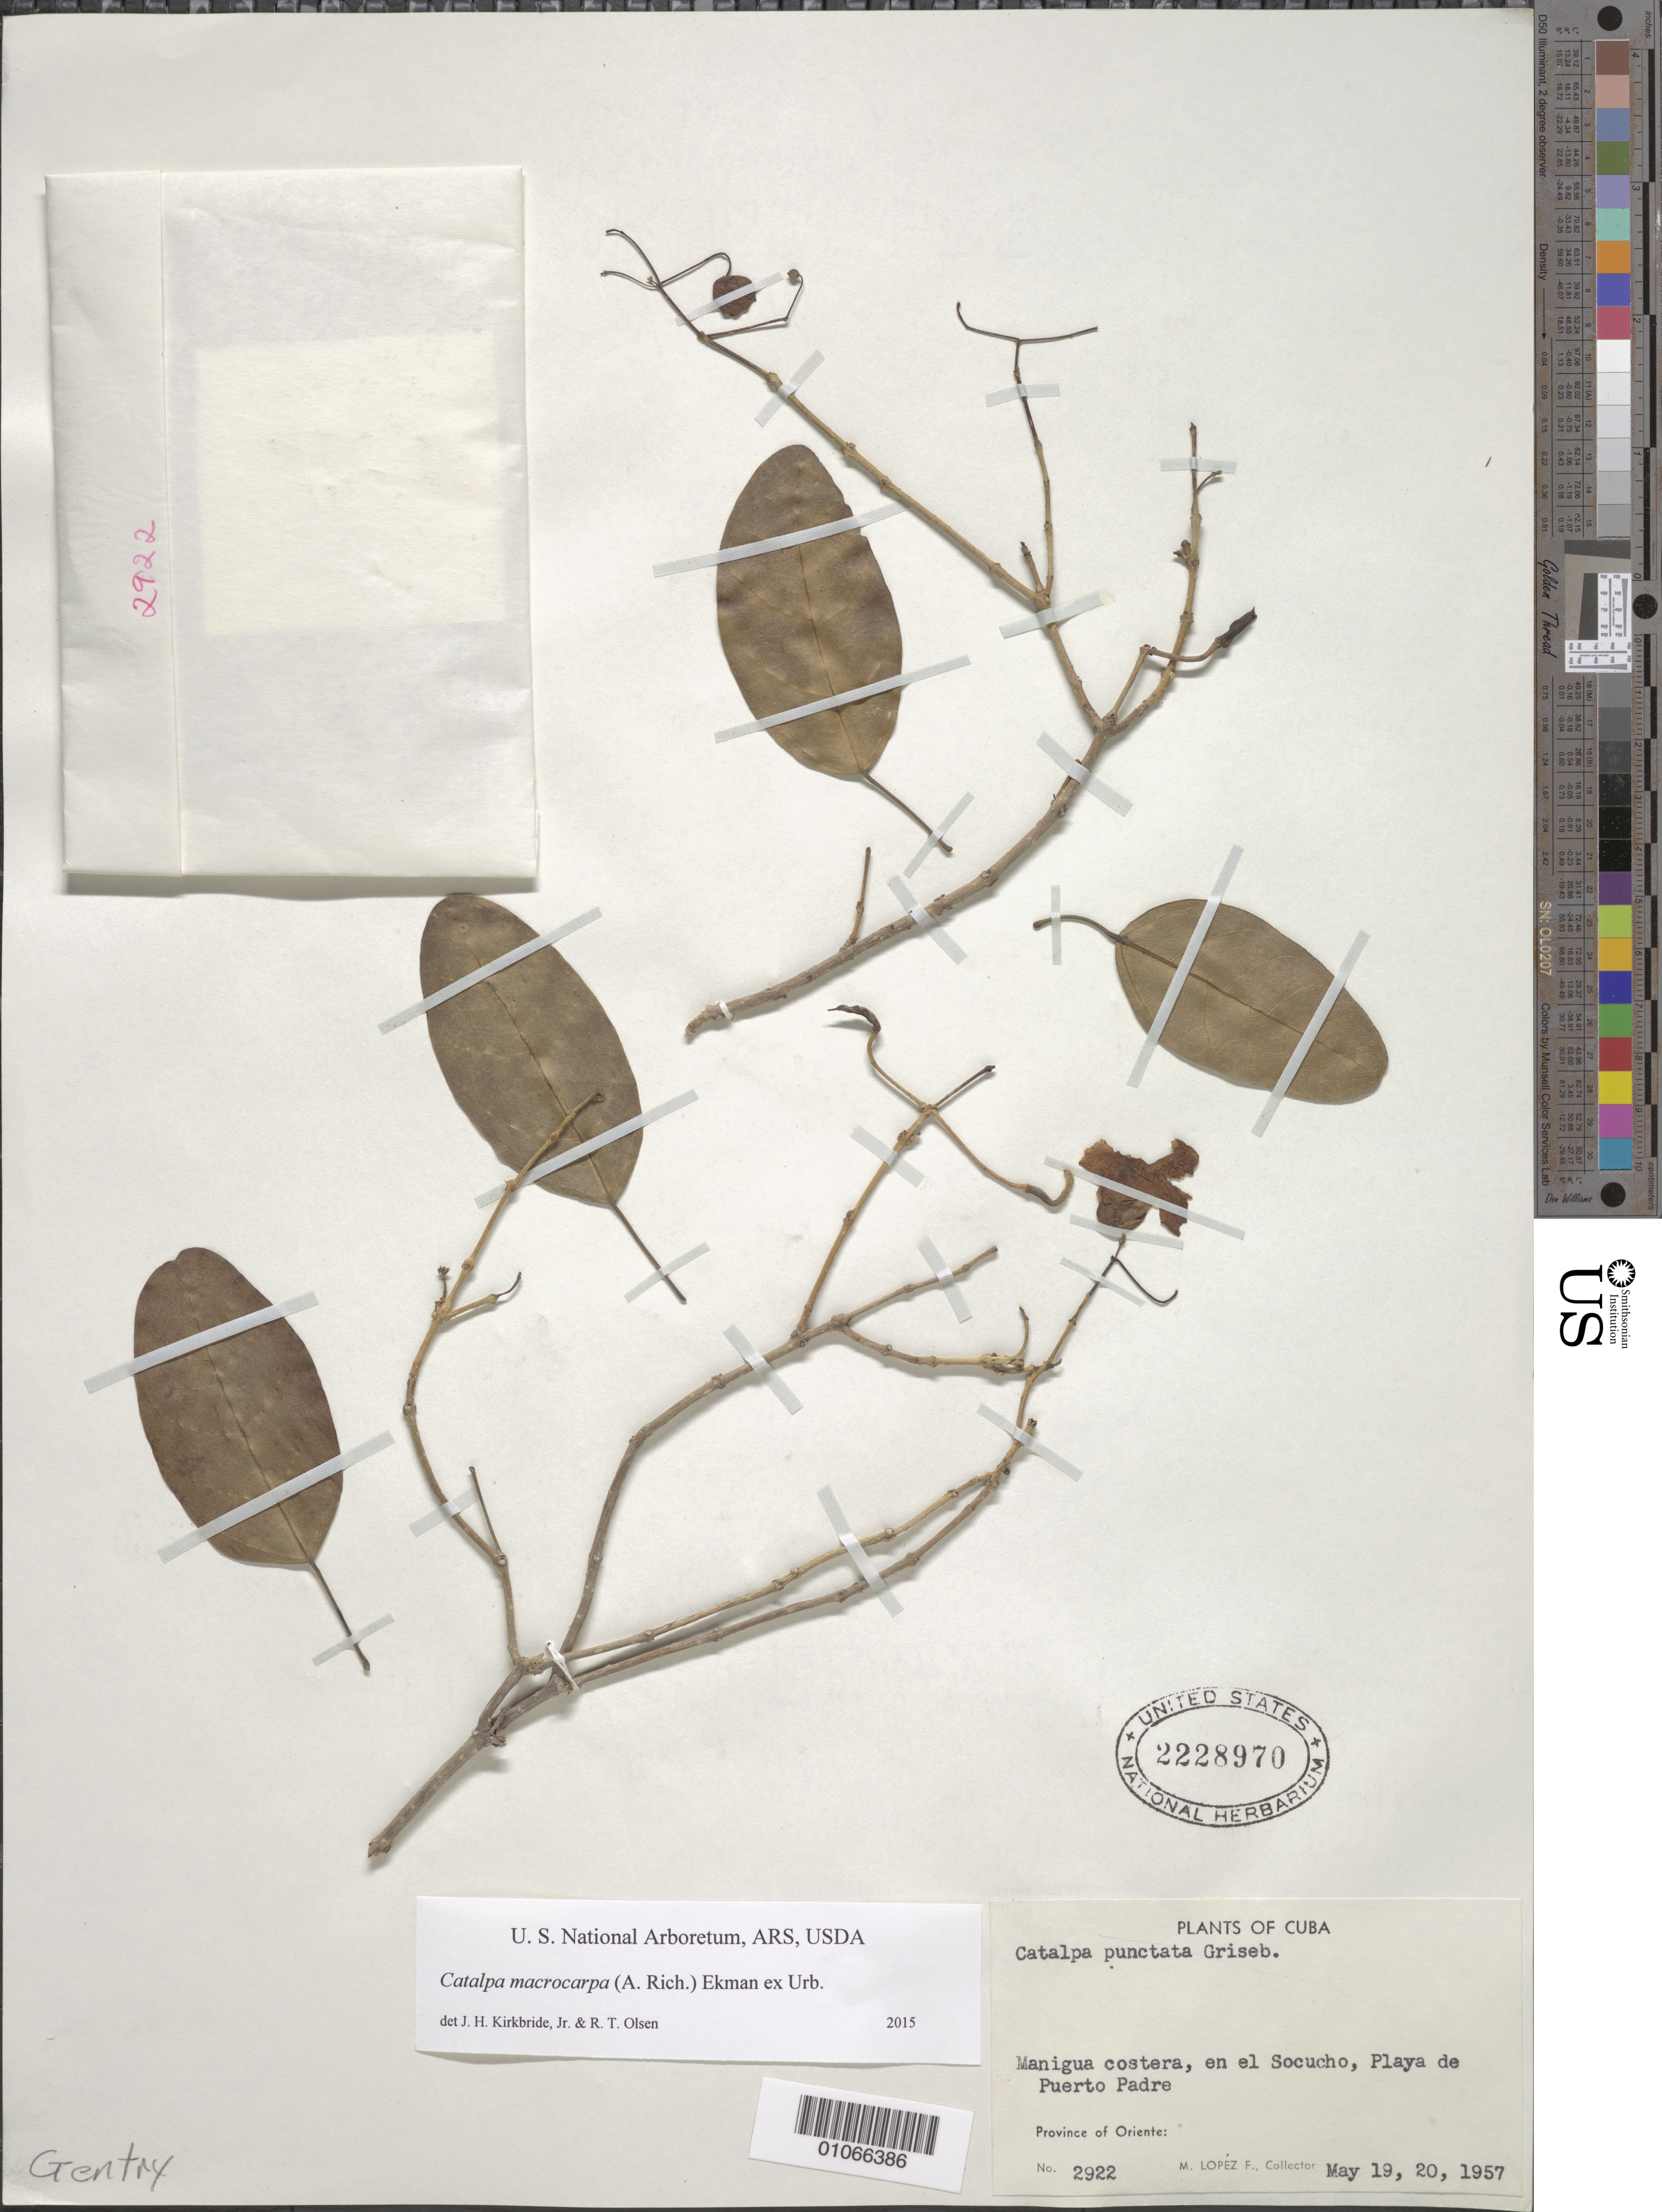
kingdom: Plantae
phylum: Tracheophyta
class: Magnoliopsida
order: Lamiales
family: Bignoniaceae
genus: Catalpa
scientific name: Catalpa punctata Griseb., nom. illeg.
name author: Griseb.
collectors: M. López Figueiras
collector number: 2922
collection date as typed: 19 May 1957 and 20 May 1957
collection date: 1957-05-19,1957-05-20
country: Cuba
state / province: Oriente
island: Cuba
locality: Manigua costera, in el Socucho, beach of Puerto Padre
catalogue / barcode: US 2228970